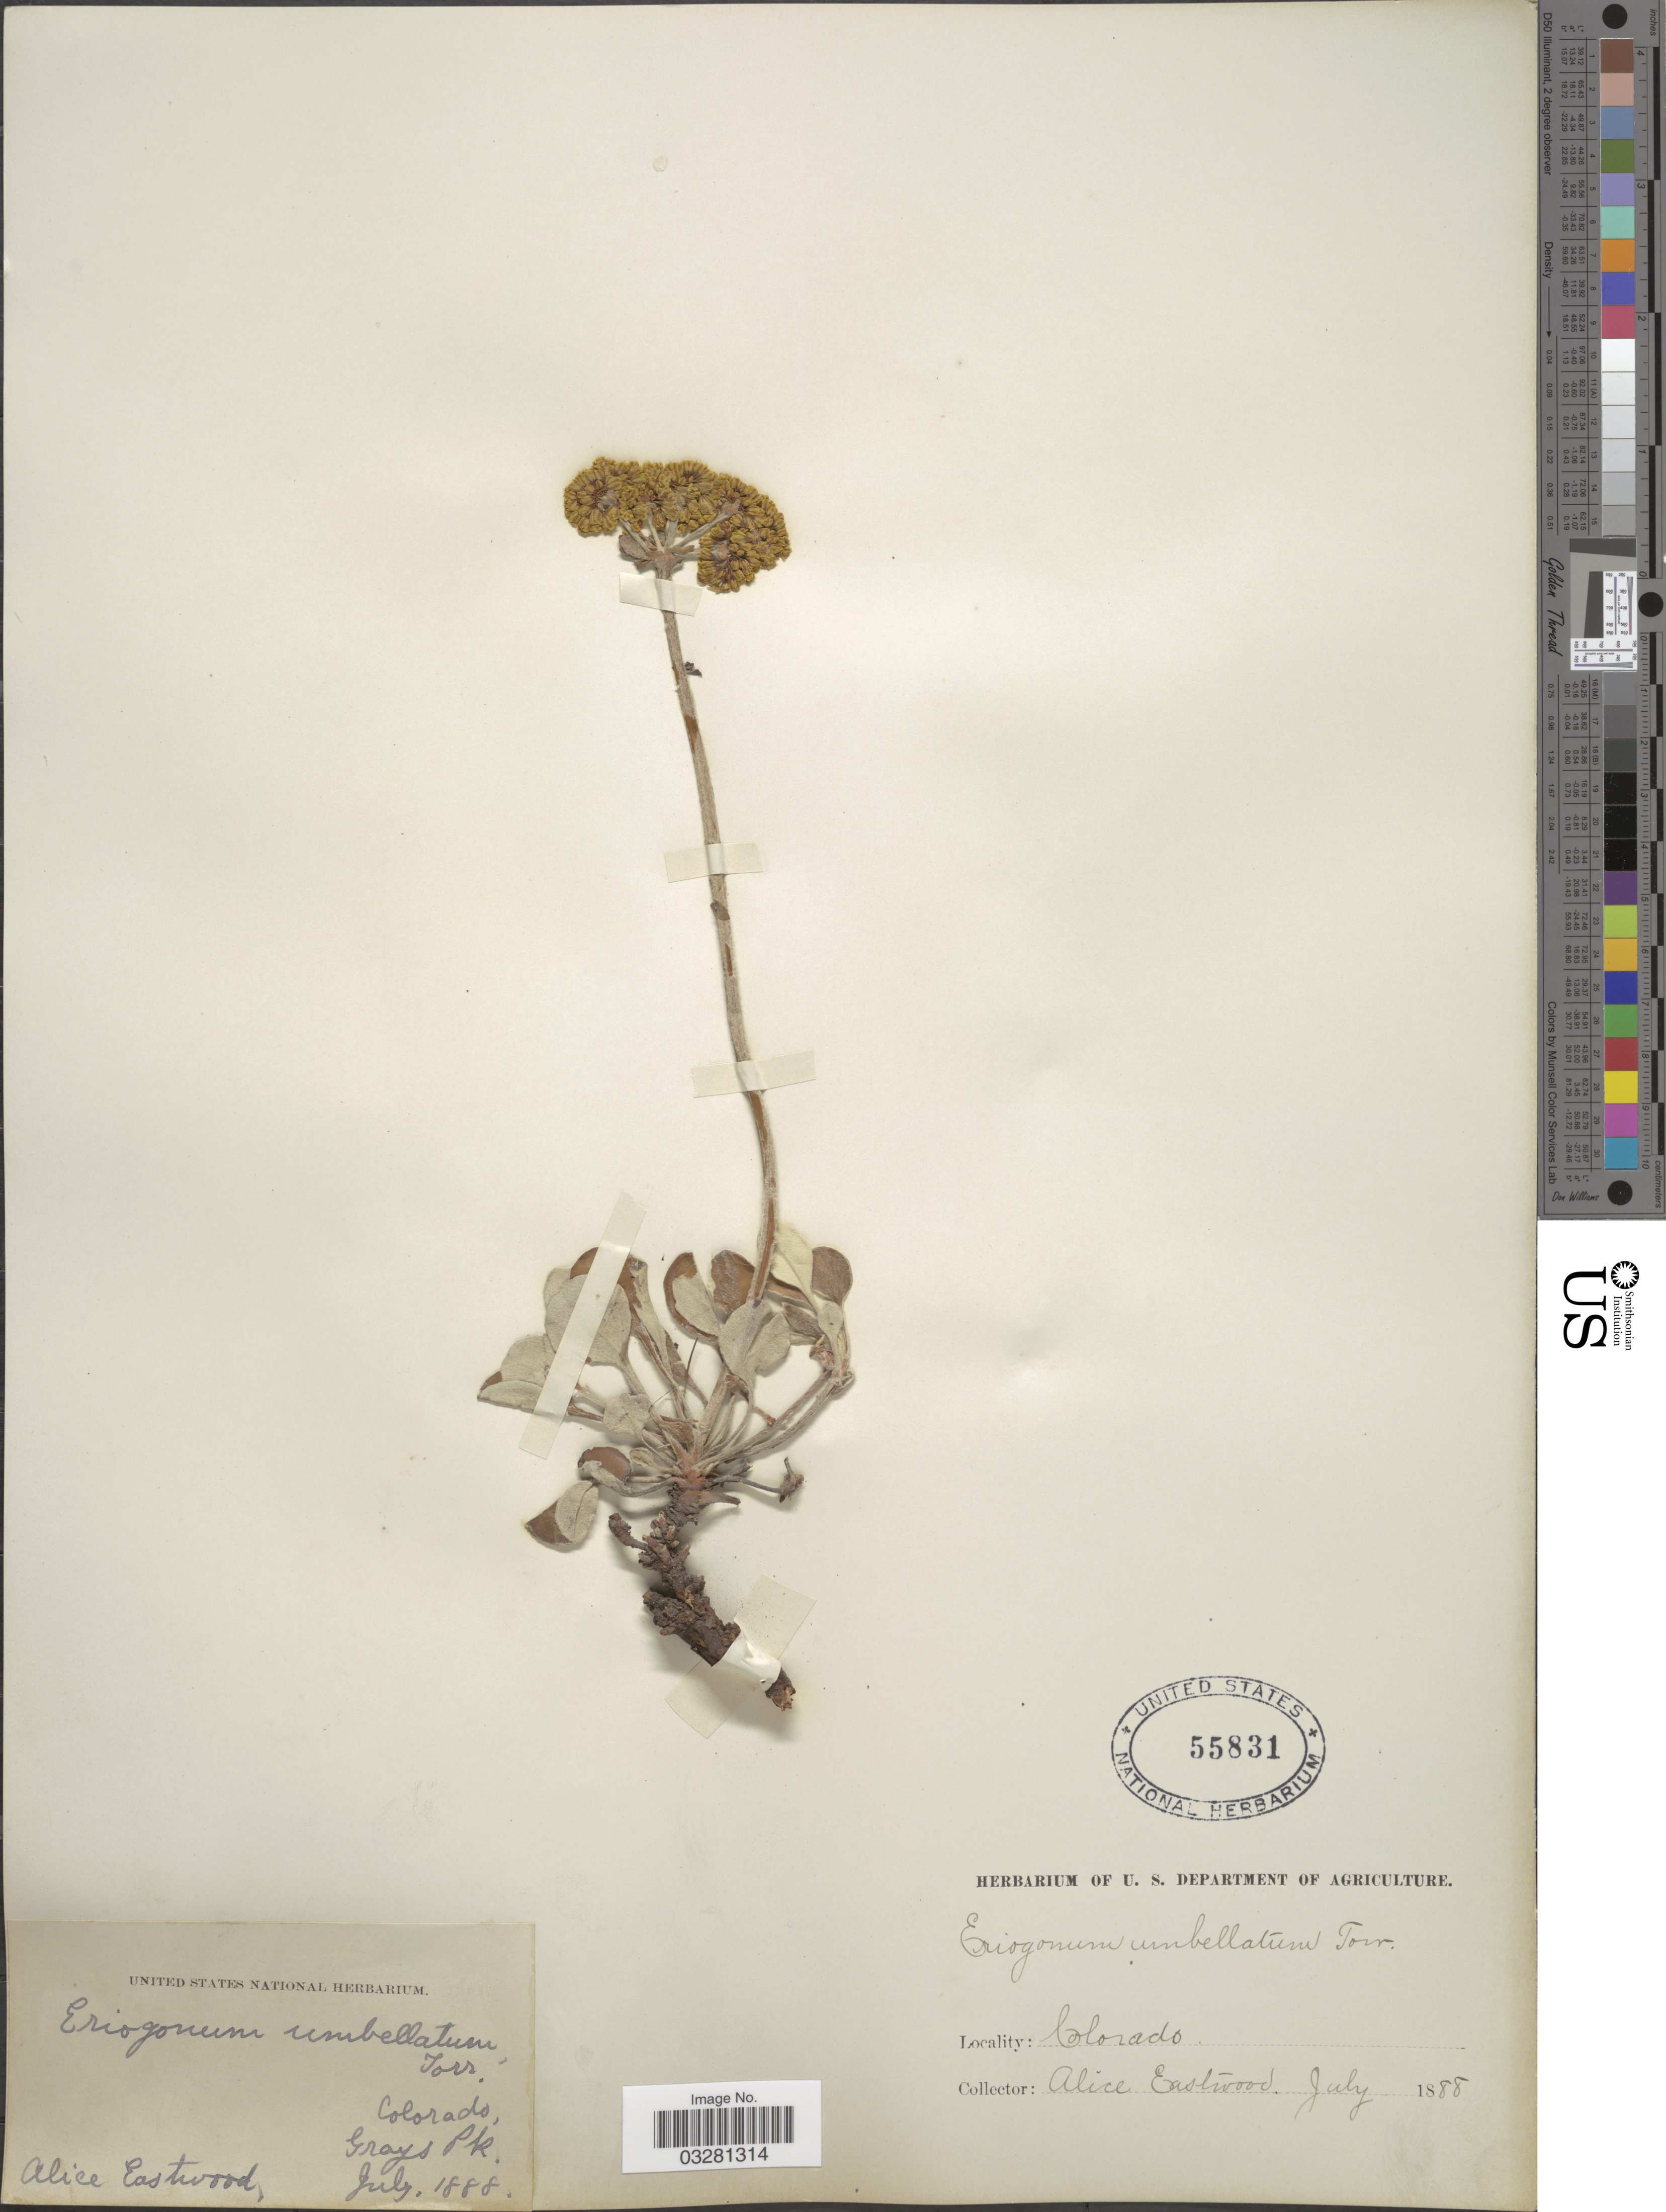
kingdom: Plantae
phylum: Tracheophyta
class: Magnoliopsida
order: Caryophyllales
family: Polygonaceae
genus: Eriogonum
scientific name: Eriogonum umbellatum var. umbellatum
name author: Torr.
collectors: A. Eastwood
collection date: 1888-07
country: United States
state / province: Colorado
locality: Grays Pk.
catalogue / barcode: US 55831